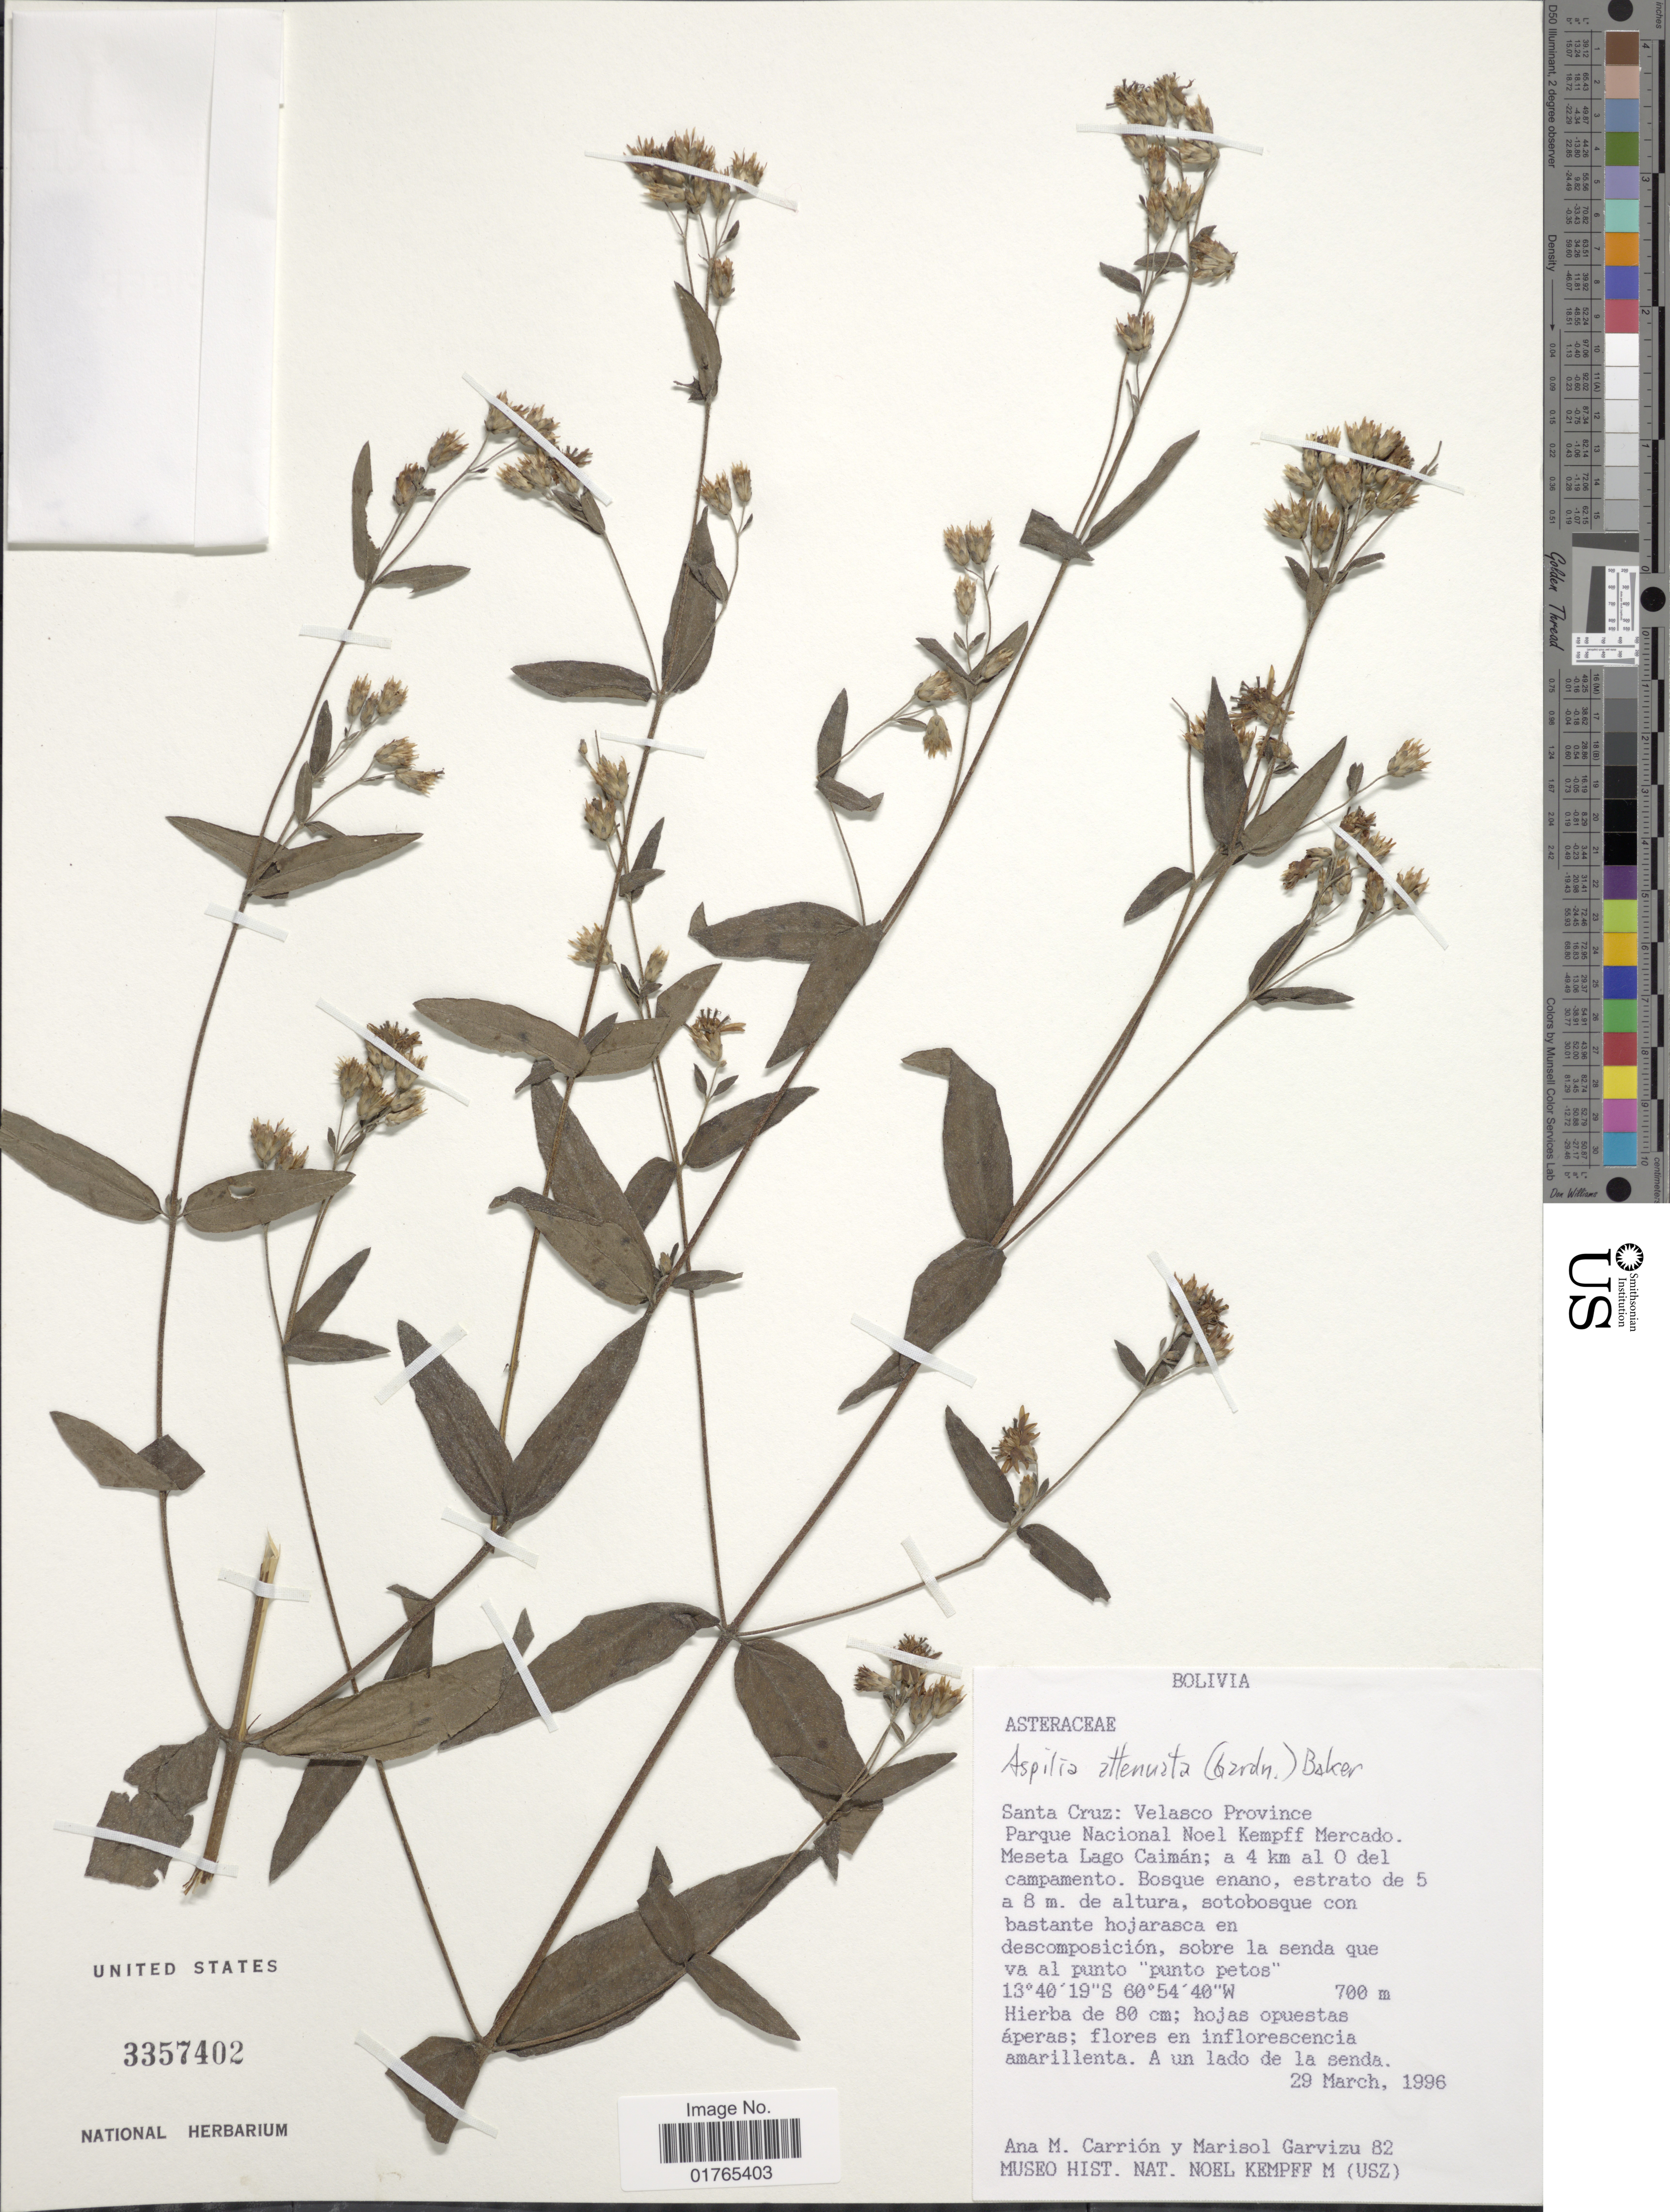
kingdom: Plantae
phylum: Tracheophyta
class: Magnoliopsida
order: Asterales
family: Asteraceae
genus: Aspilia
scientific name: Aspilia attentuata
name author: (Gardner) Baker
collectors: A. Carrión & M. Garvizu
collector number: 82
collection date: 1996-03-29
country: Bolivia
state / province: Santa Cruz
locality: Velasco Province, Parque Nacional Noel Kempff Mercado, Meseta Lago Caíman; a 4 km al 0 del campamento, a un lado de la senda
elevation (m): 700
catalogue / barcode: US 3357402